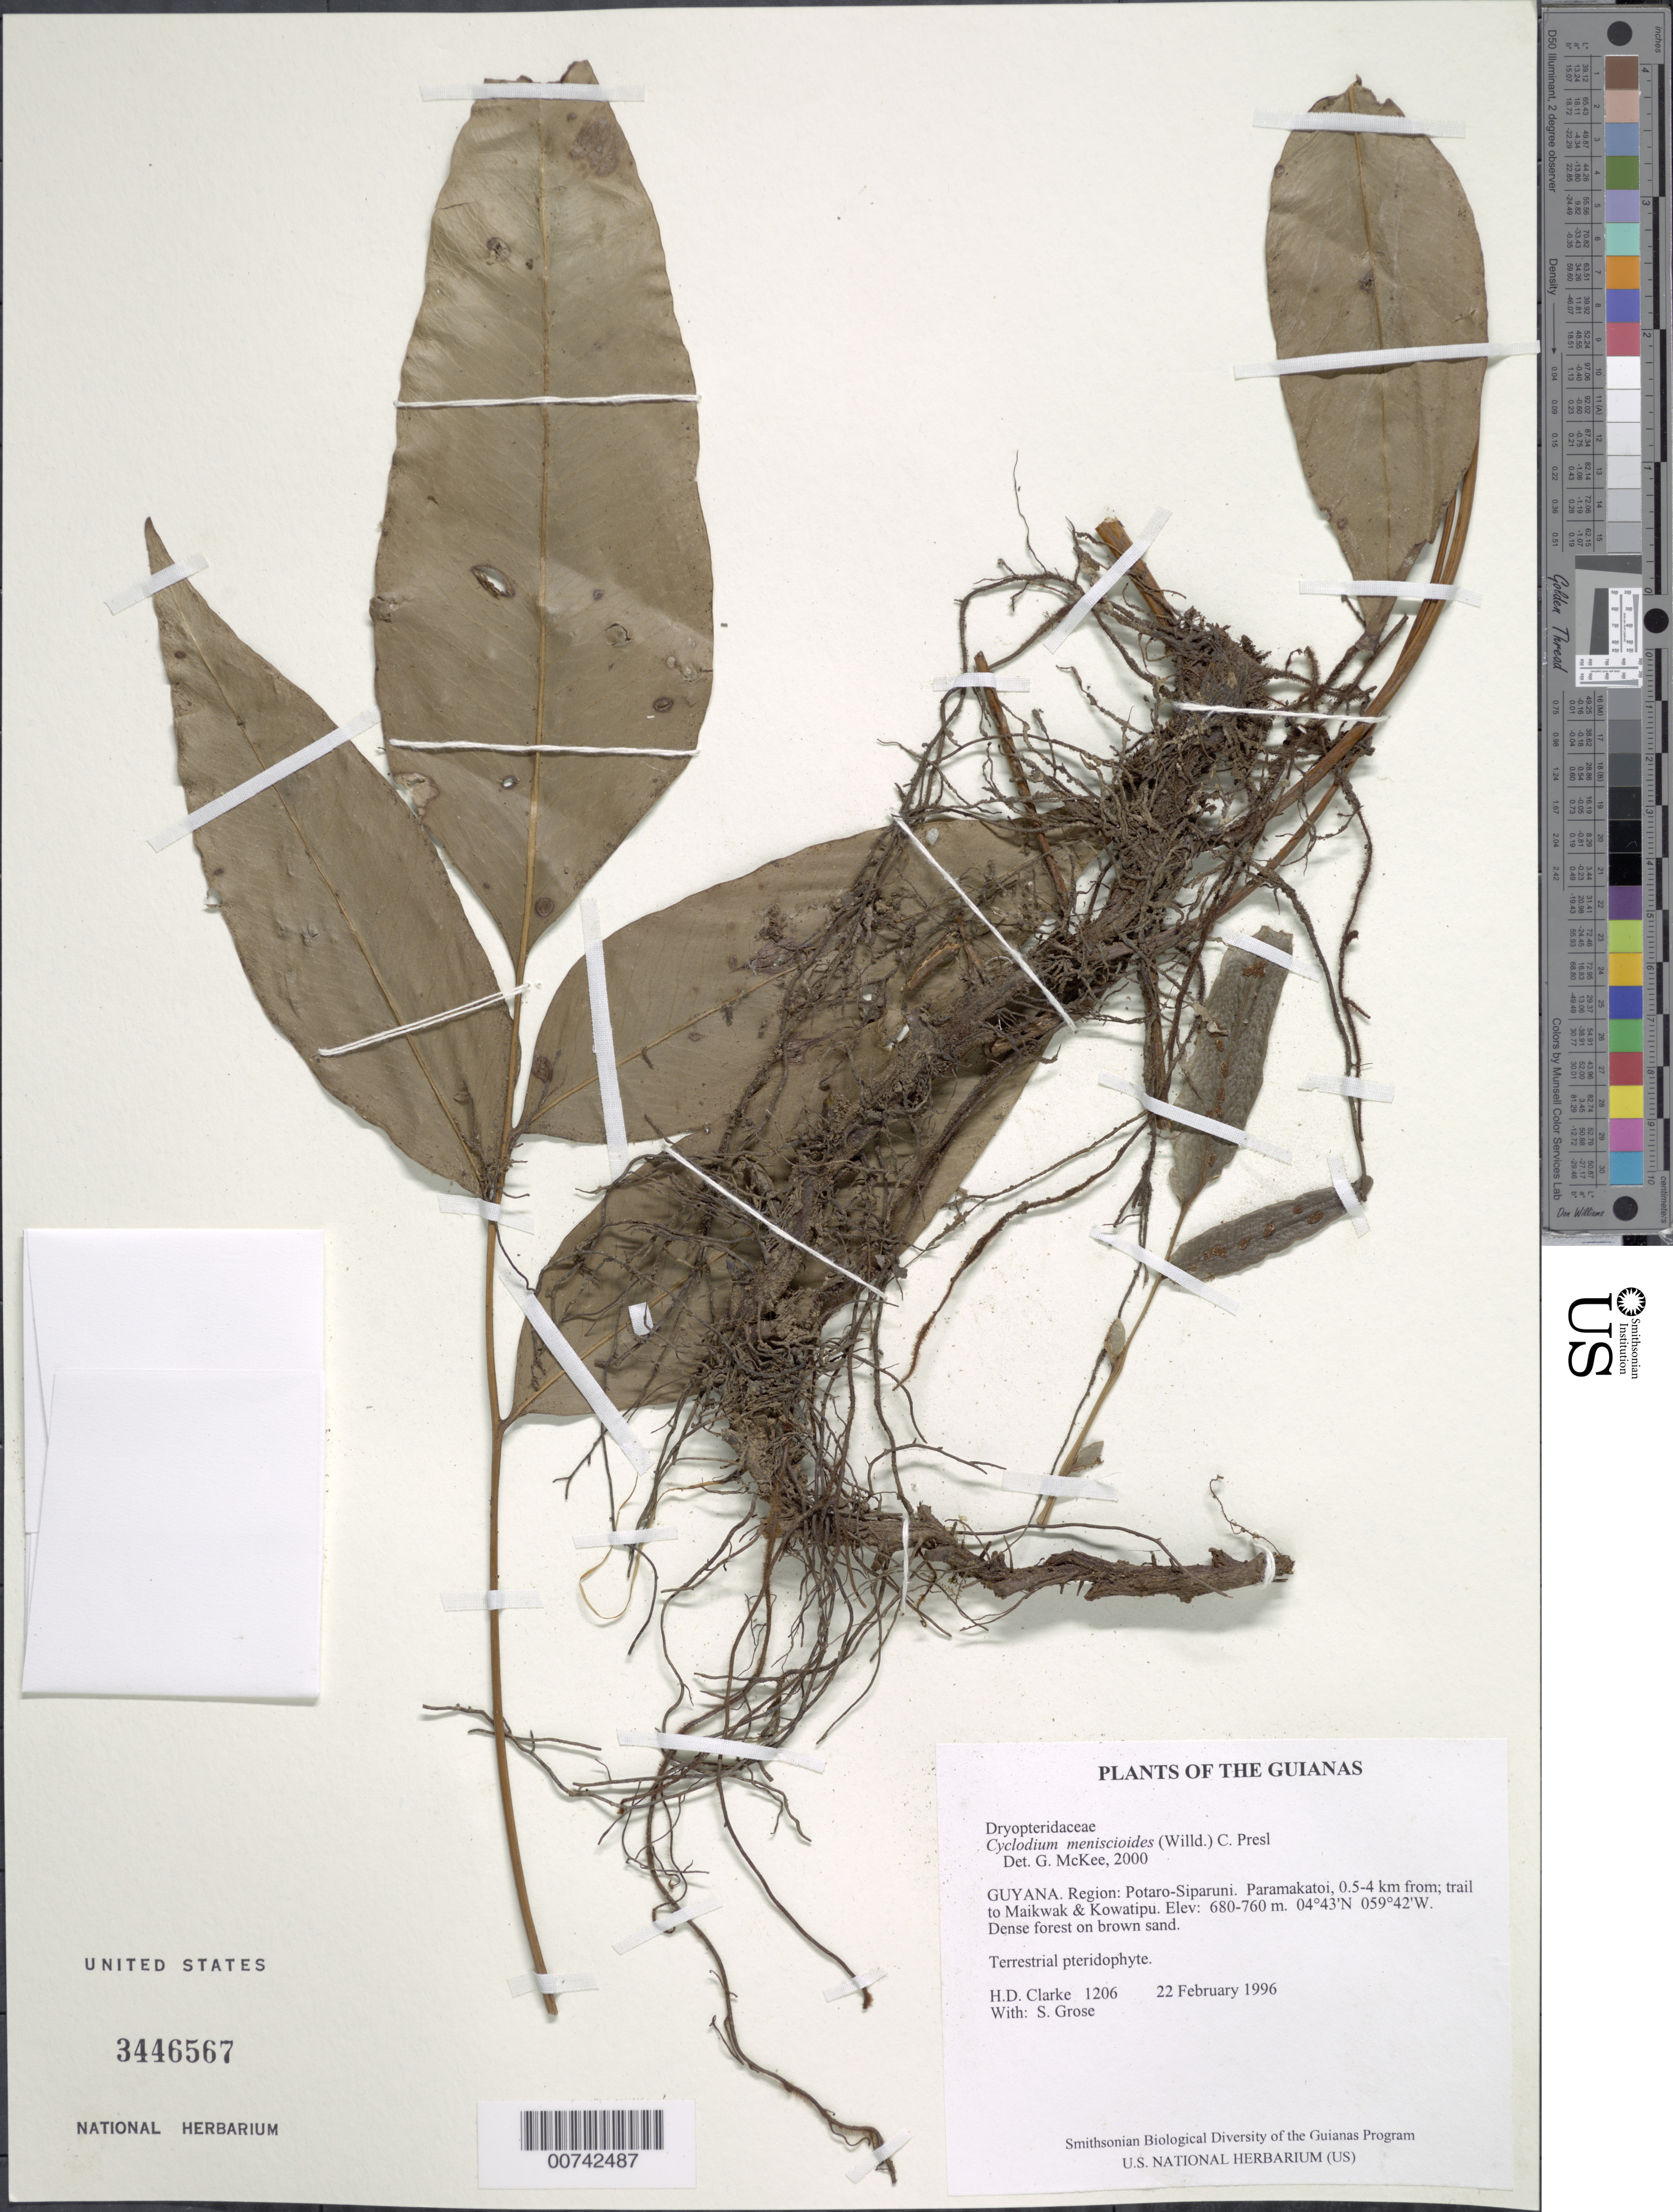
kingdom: Plantae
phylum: Tracheophyta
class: Polypodiopsida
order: Polypodiales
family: Dryopteridaceae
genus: Cyclodium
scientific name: Cyclodium meniscioides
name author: (Willd.) C. Presl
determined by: McKee, G. S., (US), NMNH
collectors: H. D. Clarke & S. Grose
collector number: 1206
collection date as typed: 22 February 1996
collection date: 1996-02-22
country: Guyana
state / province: Potaro-Siparuni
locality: Paramakatoi, 0.5-4 km from; trail to Maikwak & Kowatipu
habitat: Dense forest on brown sand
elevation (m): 680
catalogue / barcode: US 3446567